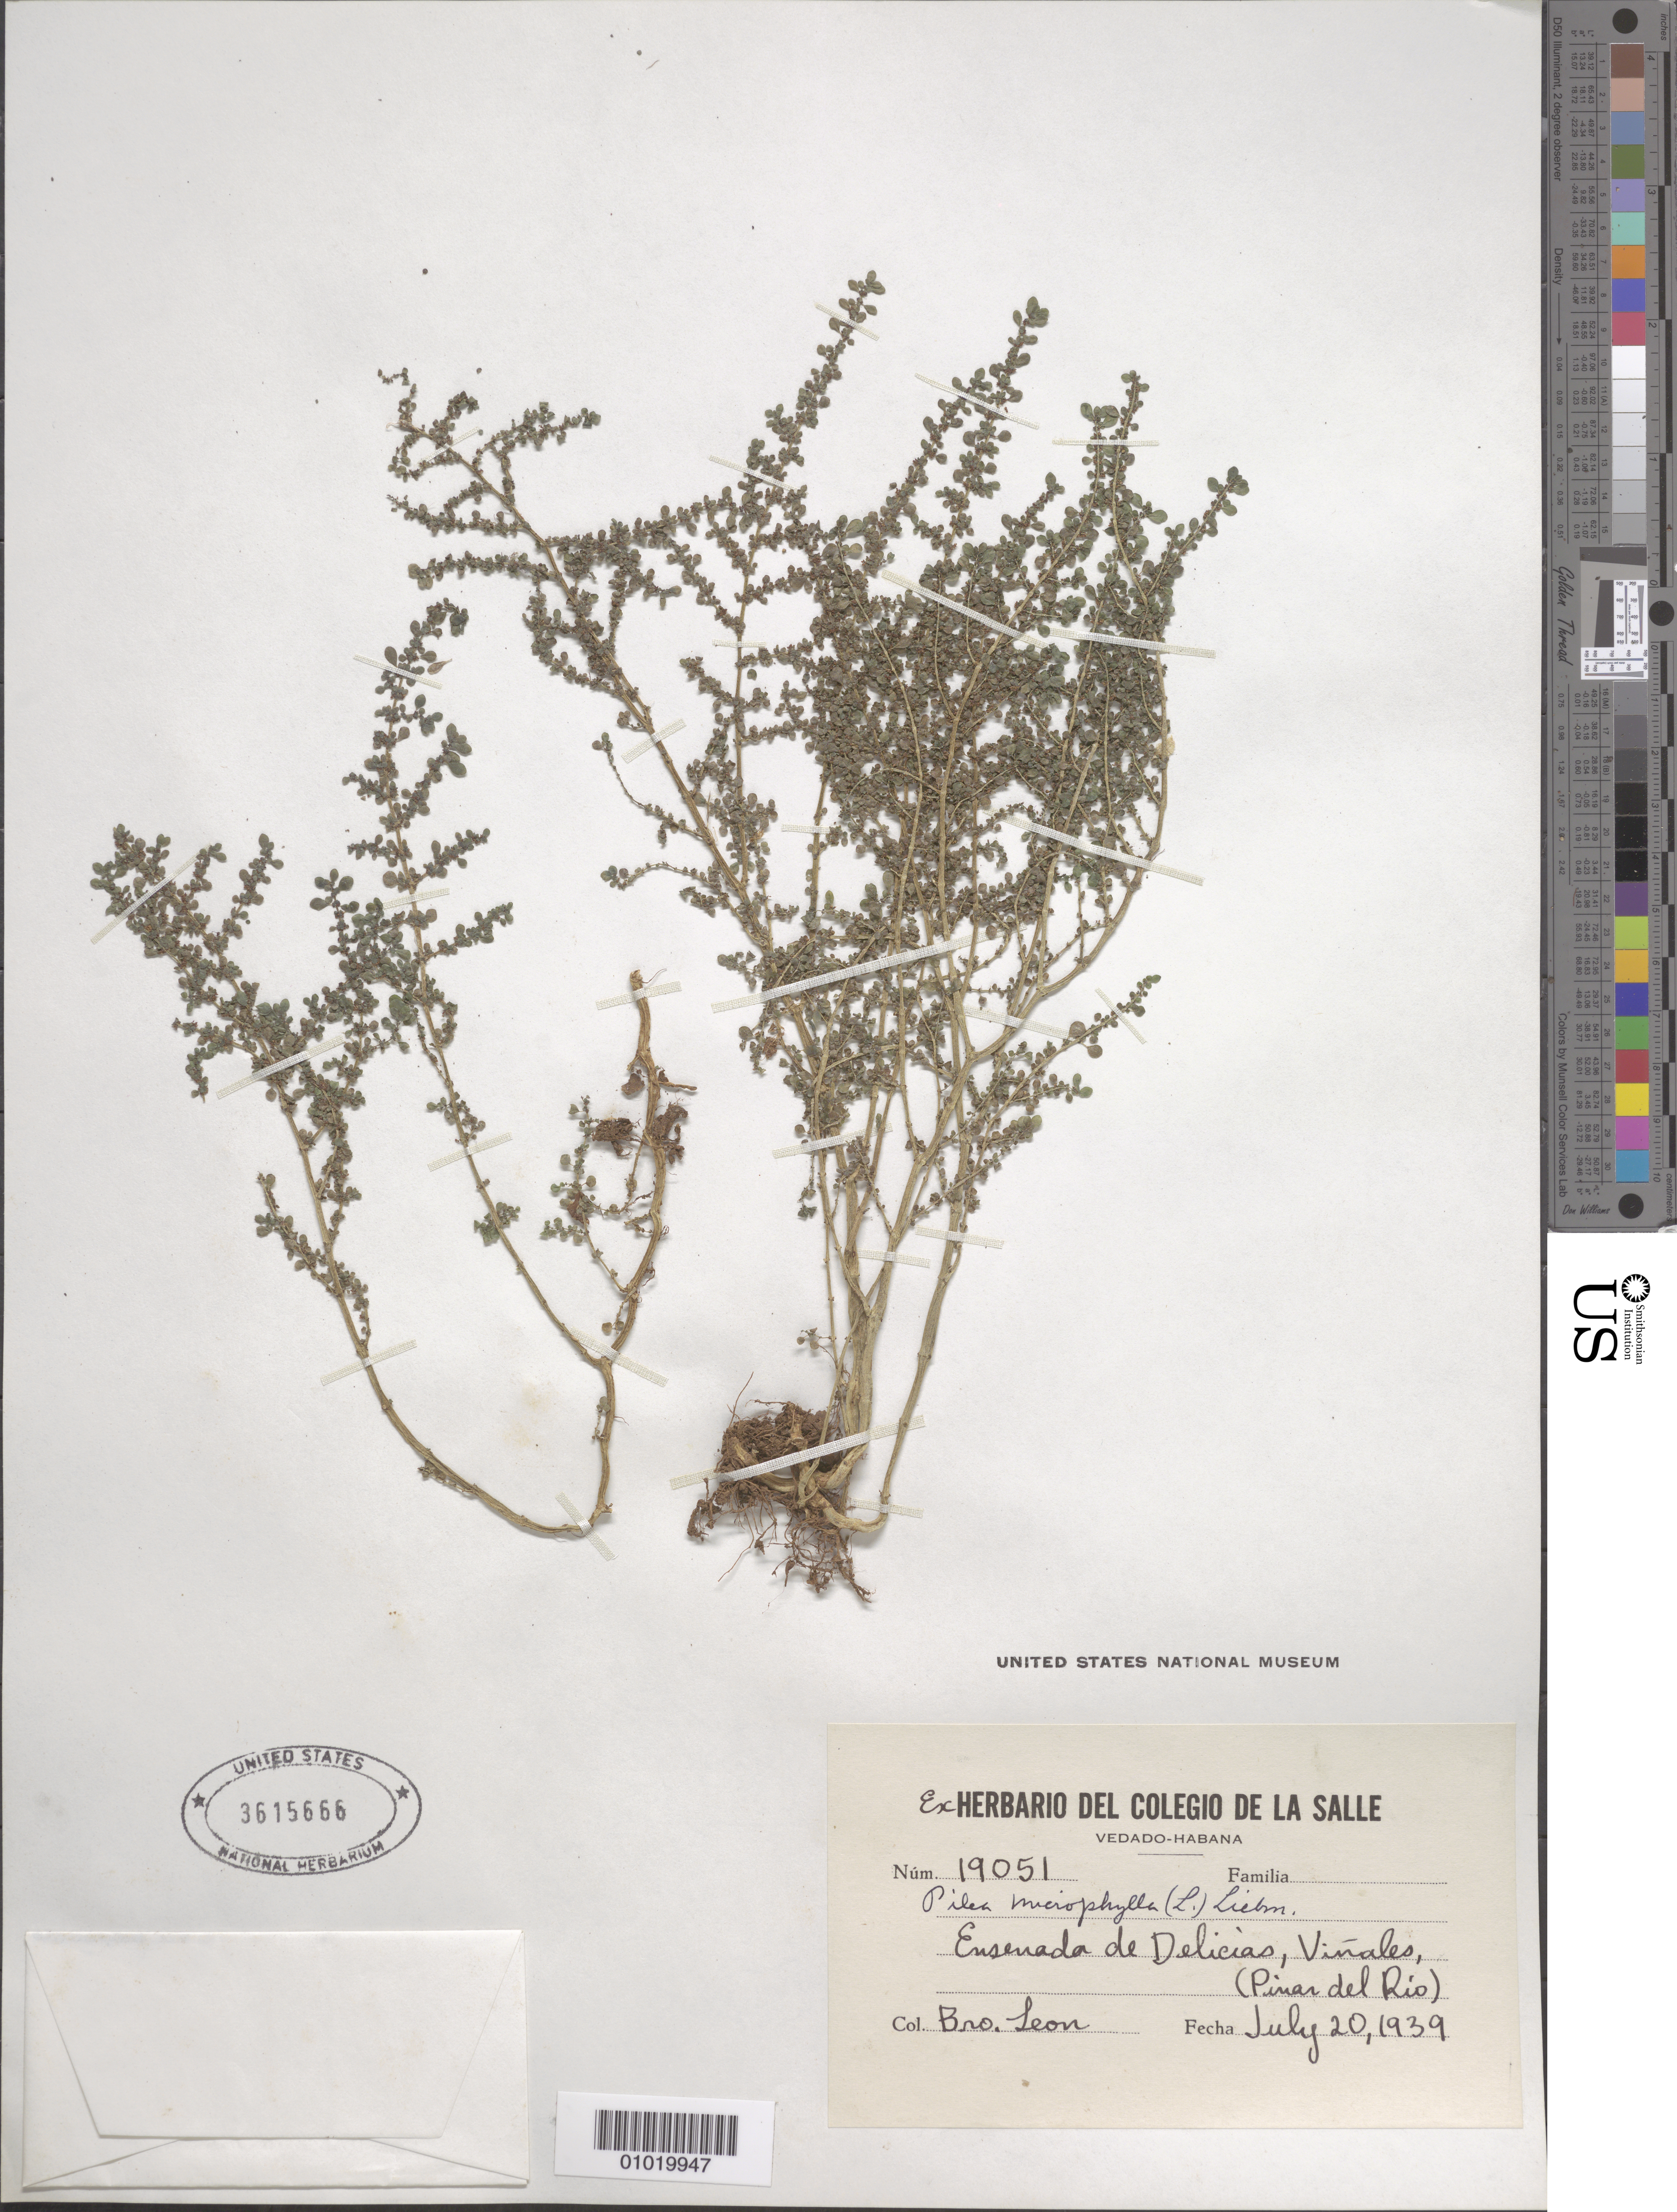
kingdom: Plantae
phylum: Tracheophyta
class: Magnoliopsida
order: Rosales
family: Urticaceae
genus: Pilea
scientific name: Pilea microphylla var. microphylla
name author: (L.) Liebm.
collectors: Bro. León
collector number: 19051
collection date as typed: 20 Jul 1939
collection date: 1939-07-20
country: Cuba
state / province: Pinar del Rio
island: Cuba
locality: Ensenada de Delicias, Vinales, Pinar del Rio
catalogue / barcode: US 3615666